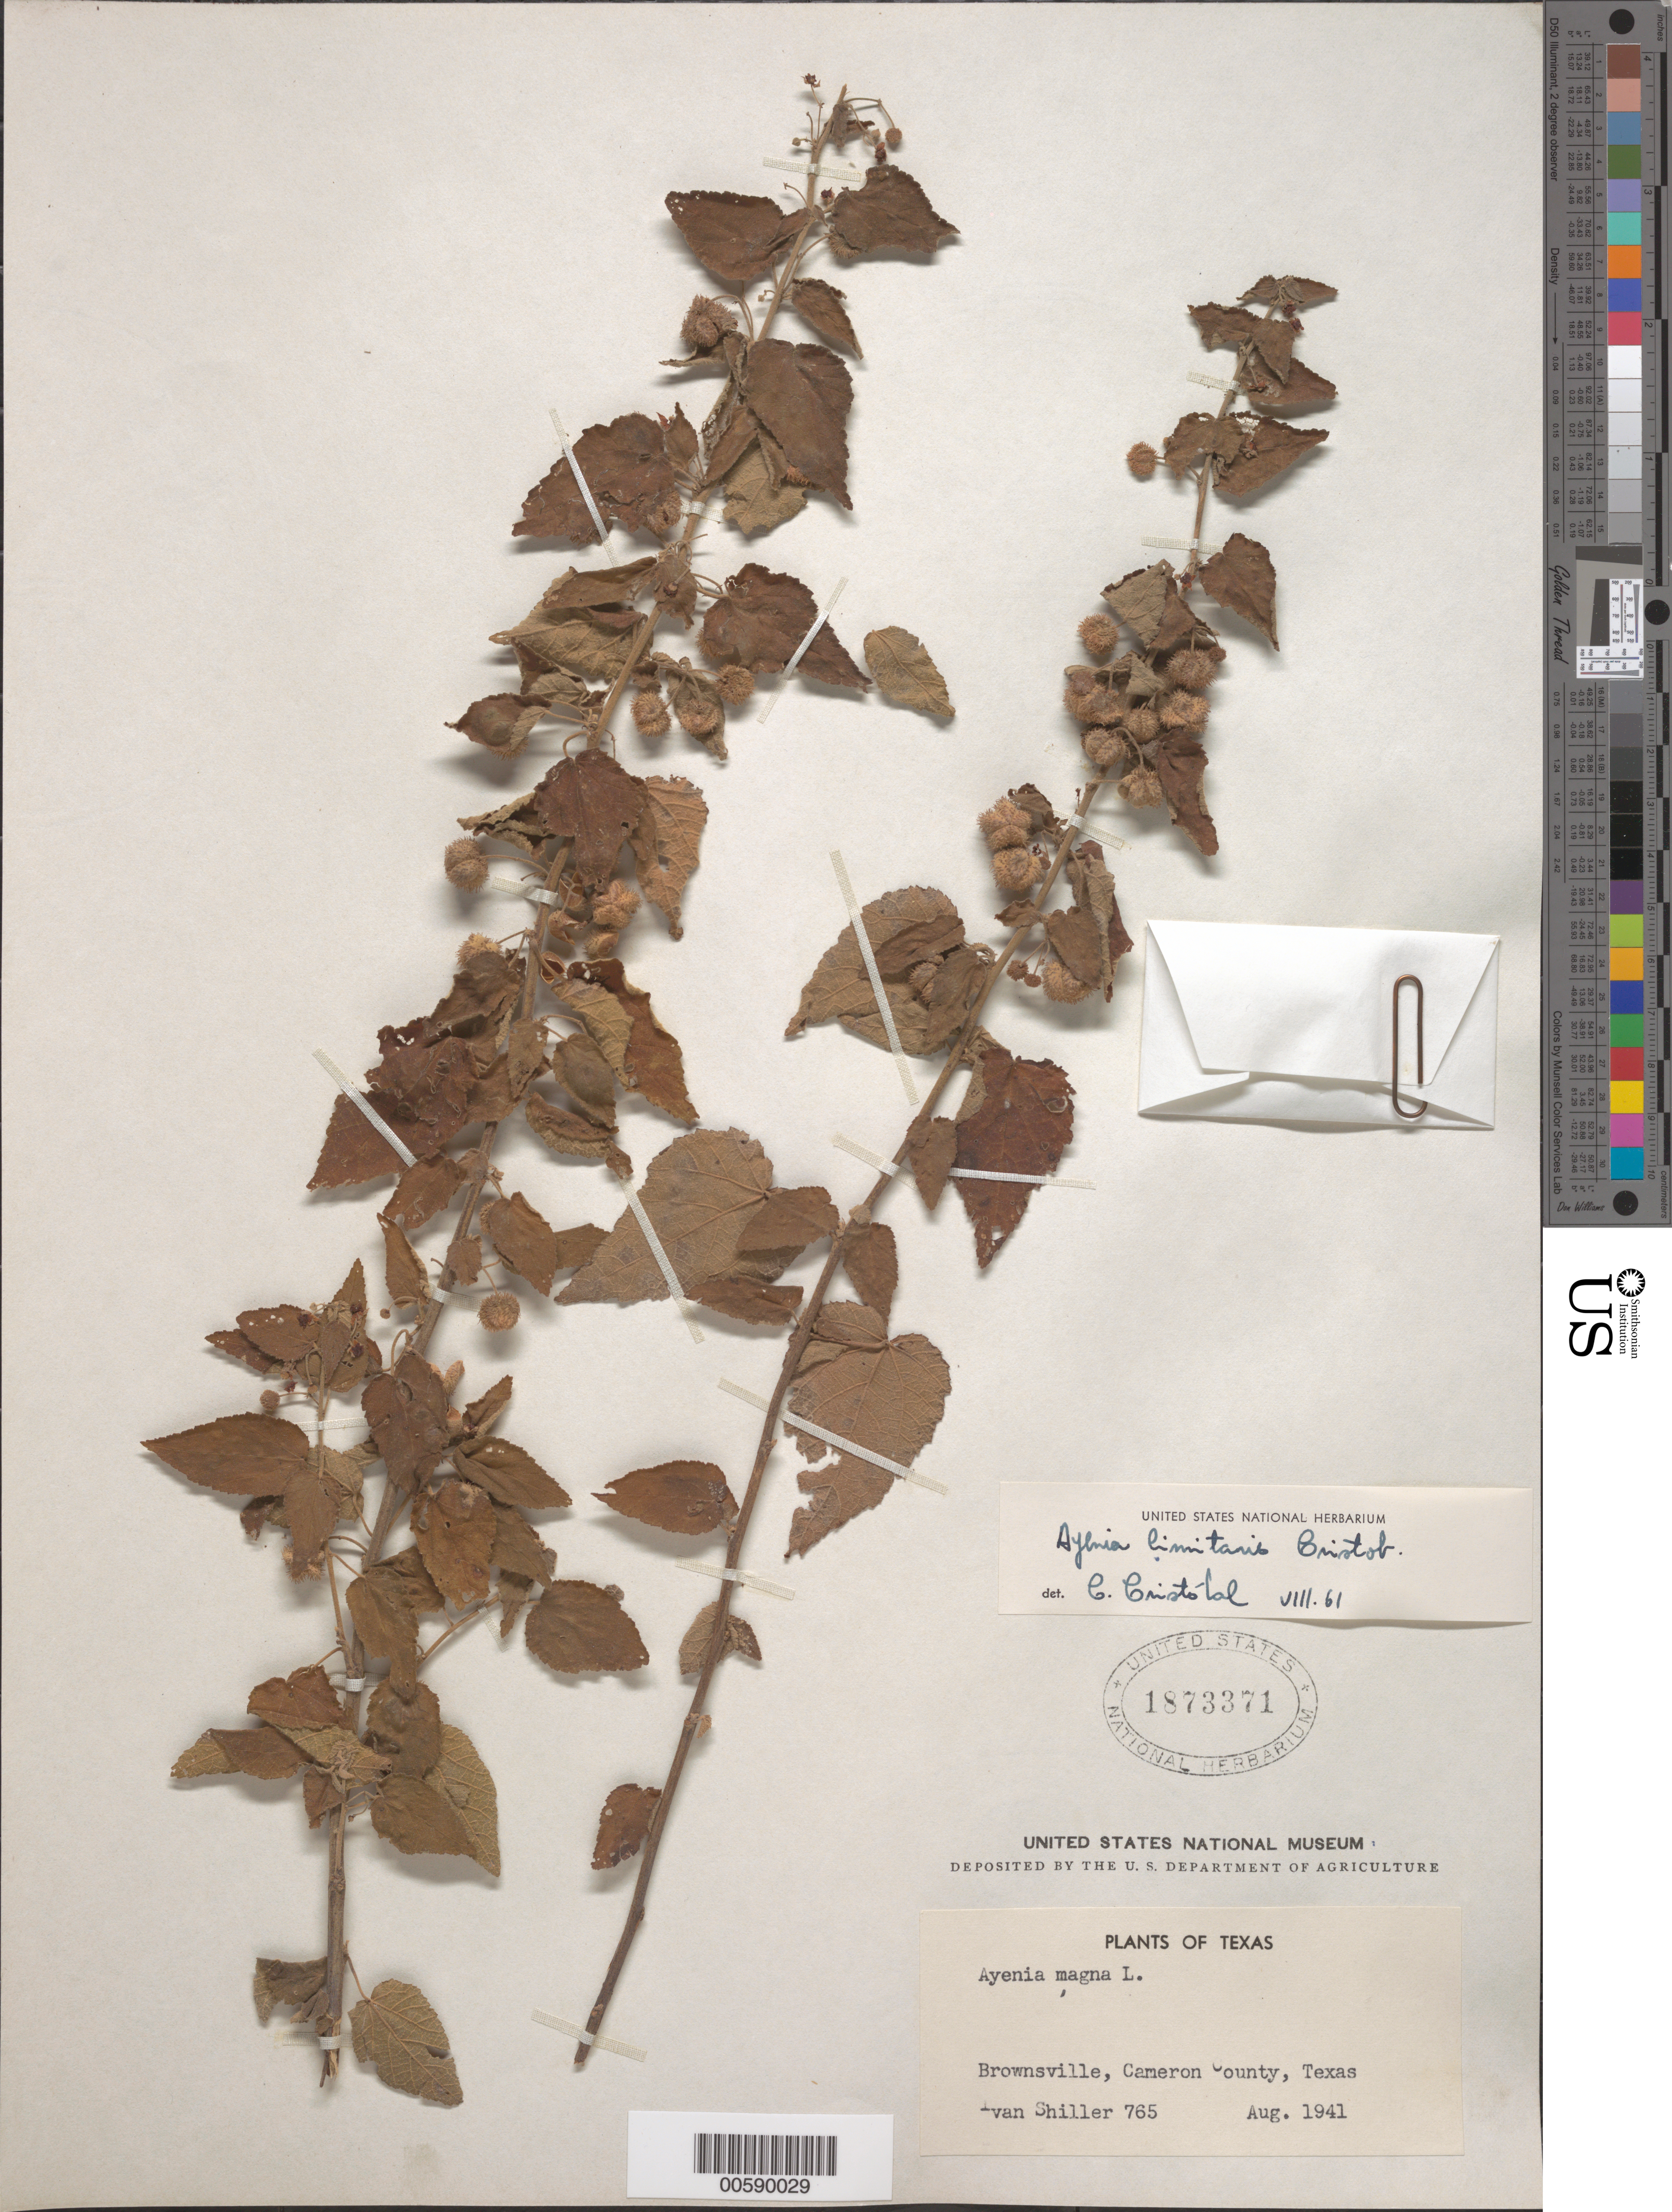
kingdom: Plantae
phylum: Tracheophyta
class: Magnoliopsida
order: Malvales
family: Malvaceae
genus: Ayenia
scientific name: Ayenia limitaris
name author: Cristóbal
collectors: I. Shiller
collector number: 765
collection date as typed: Aug 1941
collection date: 1941-08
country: United States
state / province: Texas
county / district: Cameron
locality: Brownsville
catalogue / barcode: US 1873371